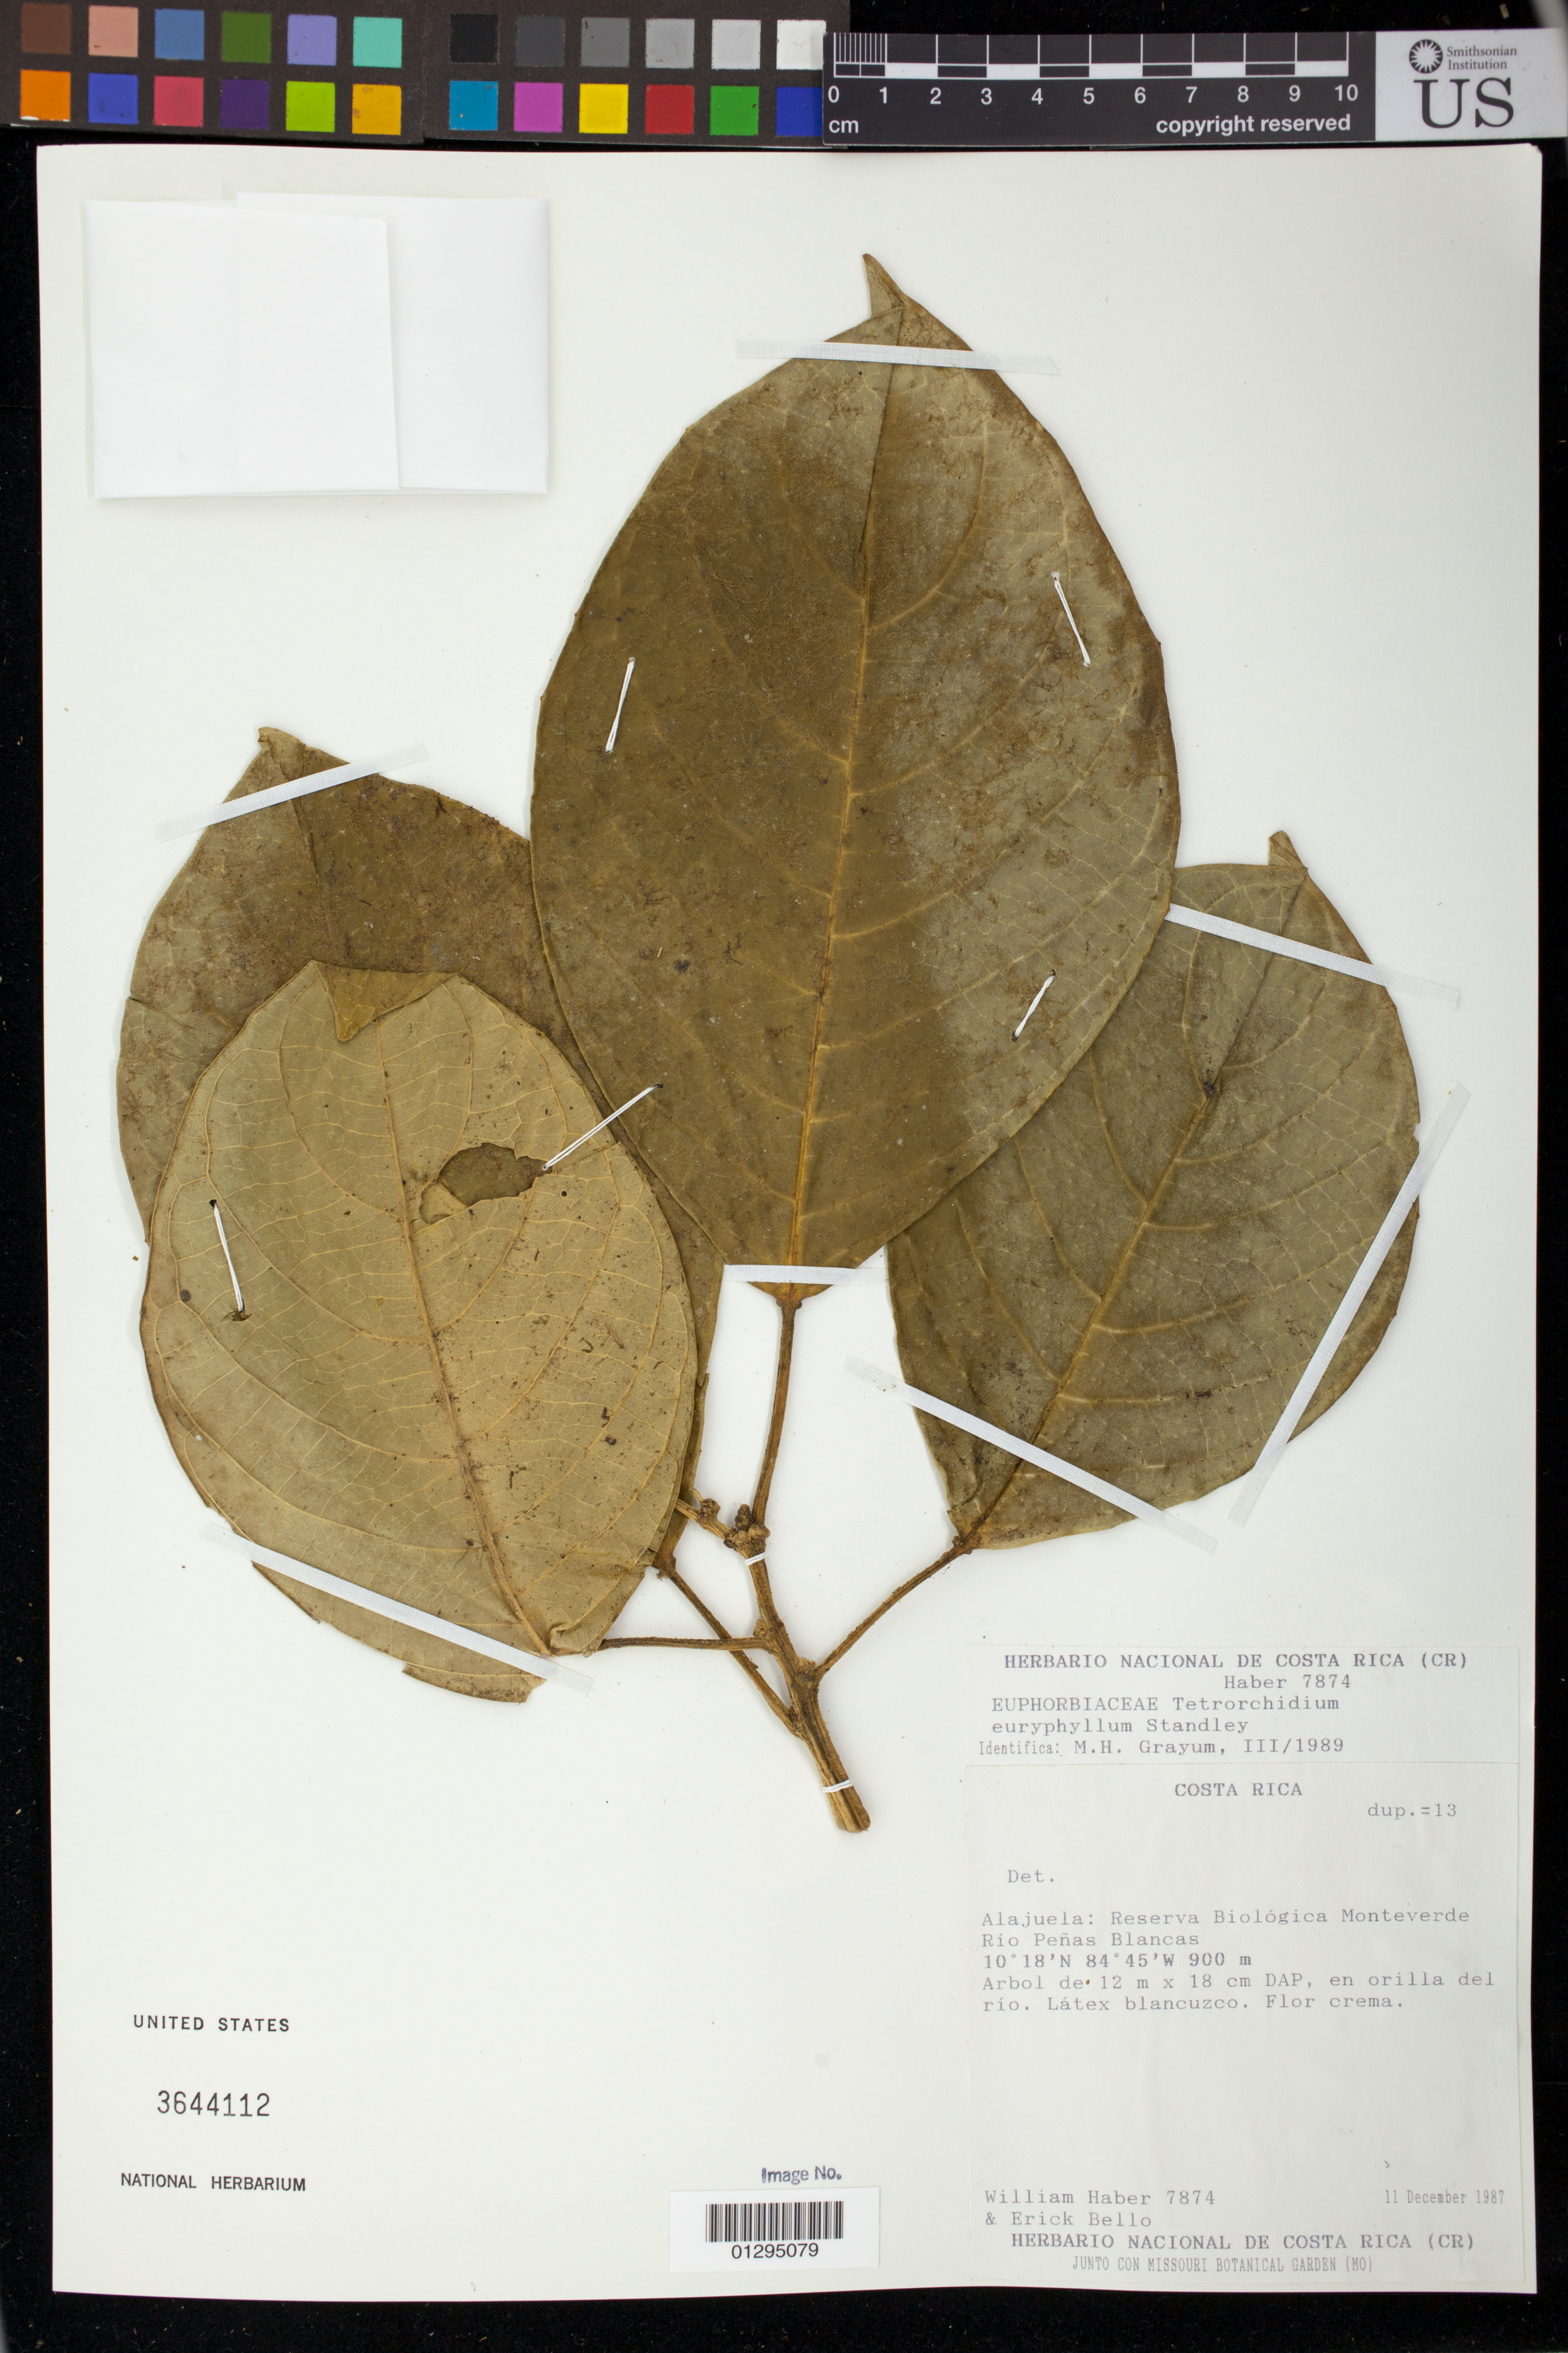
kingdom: Plantae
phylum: Tracheophyta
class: Magnoliopsida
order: Malpighiales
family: Euphorbiaceae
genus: Tetrorchidium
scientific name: Tetrorchidium euryphyllum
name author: Standl.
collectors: W. Haber & E. Bello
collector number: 7874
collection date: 1987-12-11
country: Costa Rica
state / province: Alajuela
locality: Reserva Biologica Monteverde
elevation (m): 900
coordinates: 10°18'N, 84°45'W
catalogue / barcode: US 3644112